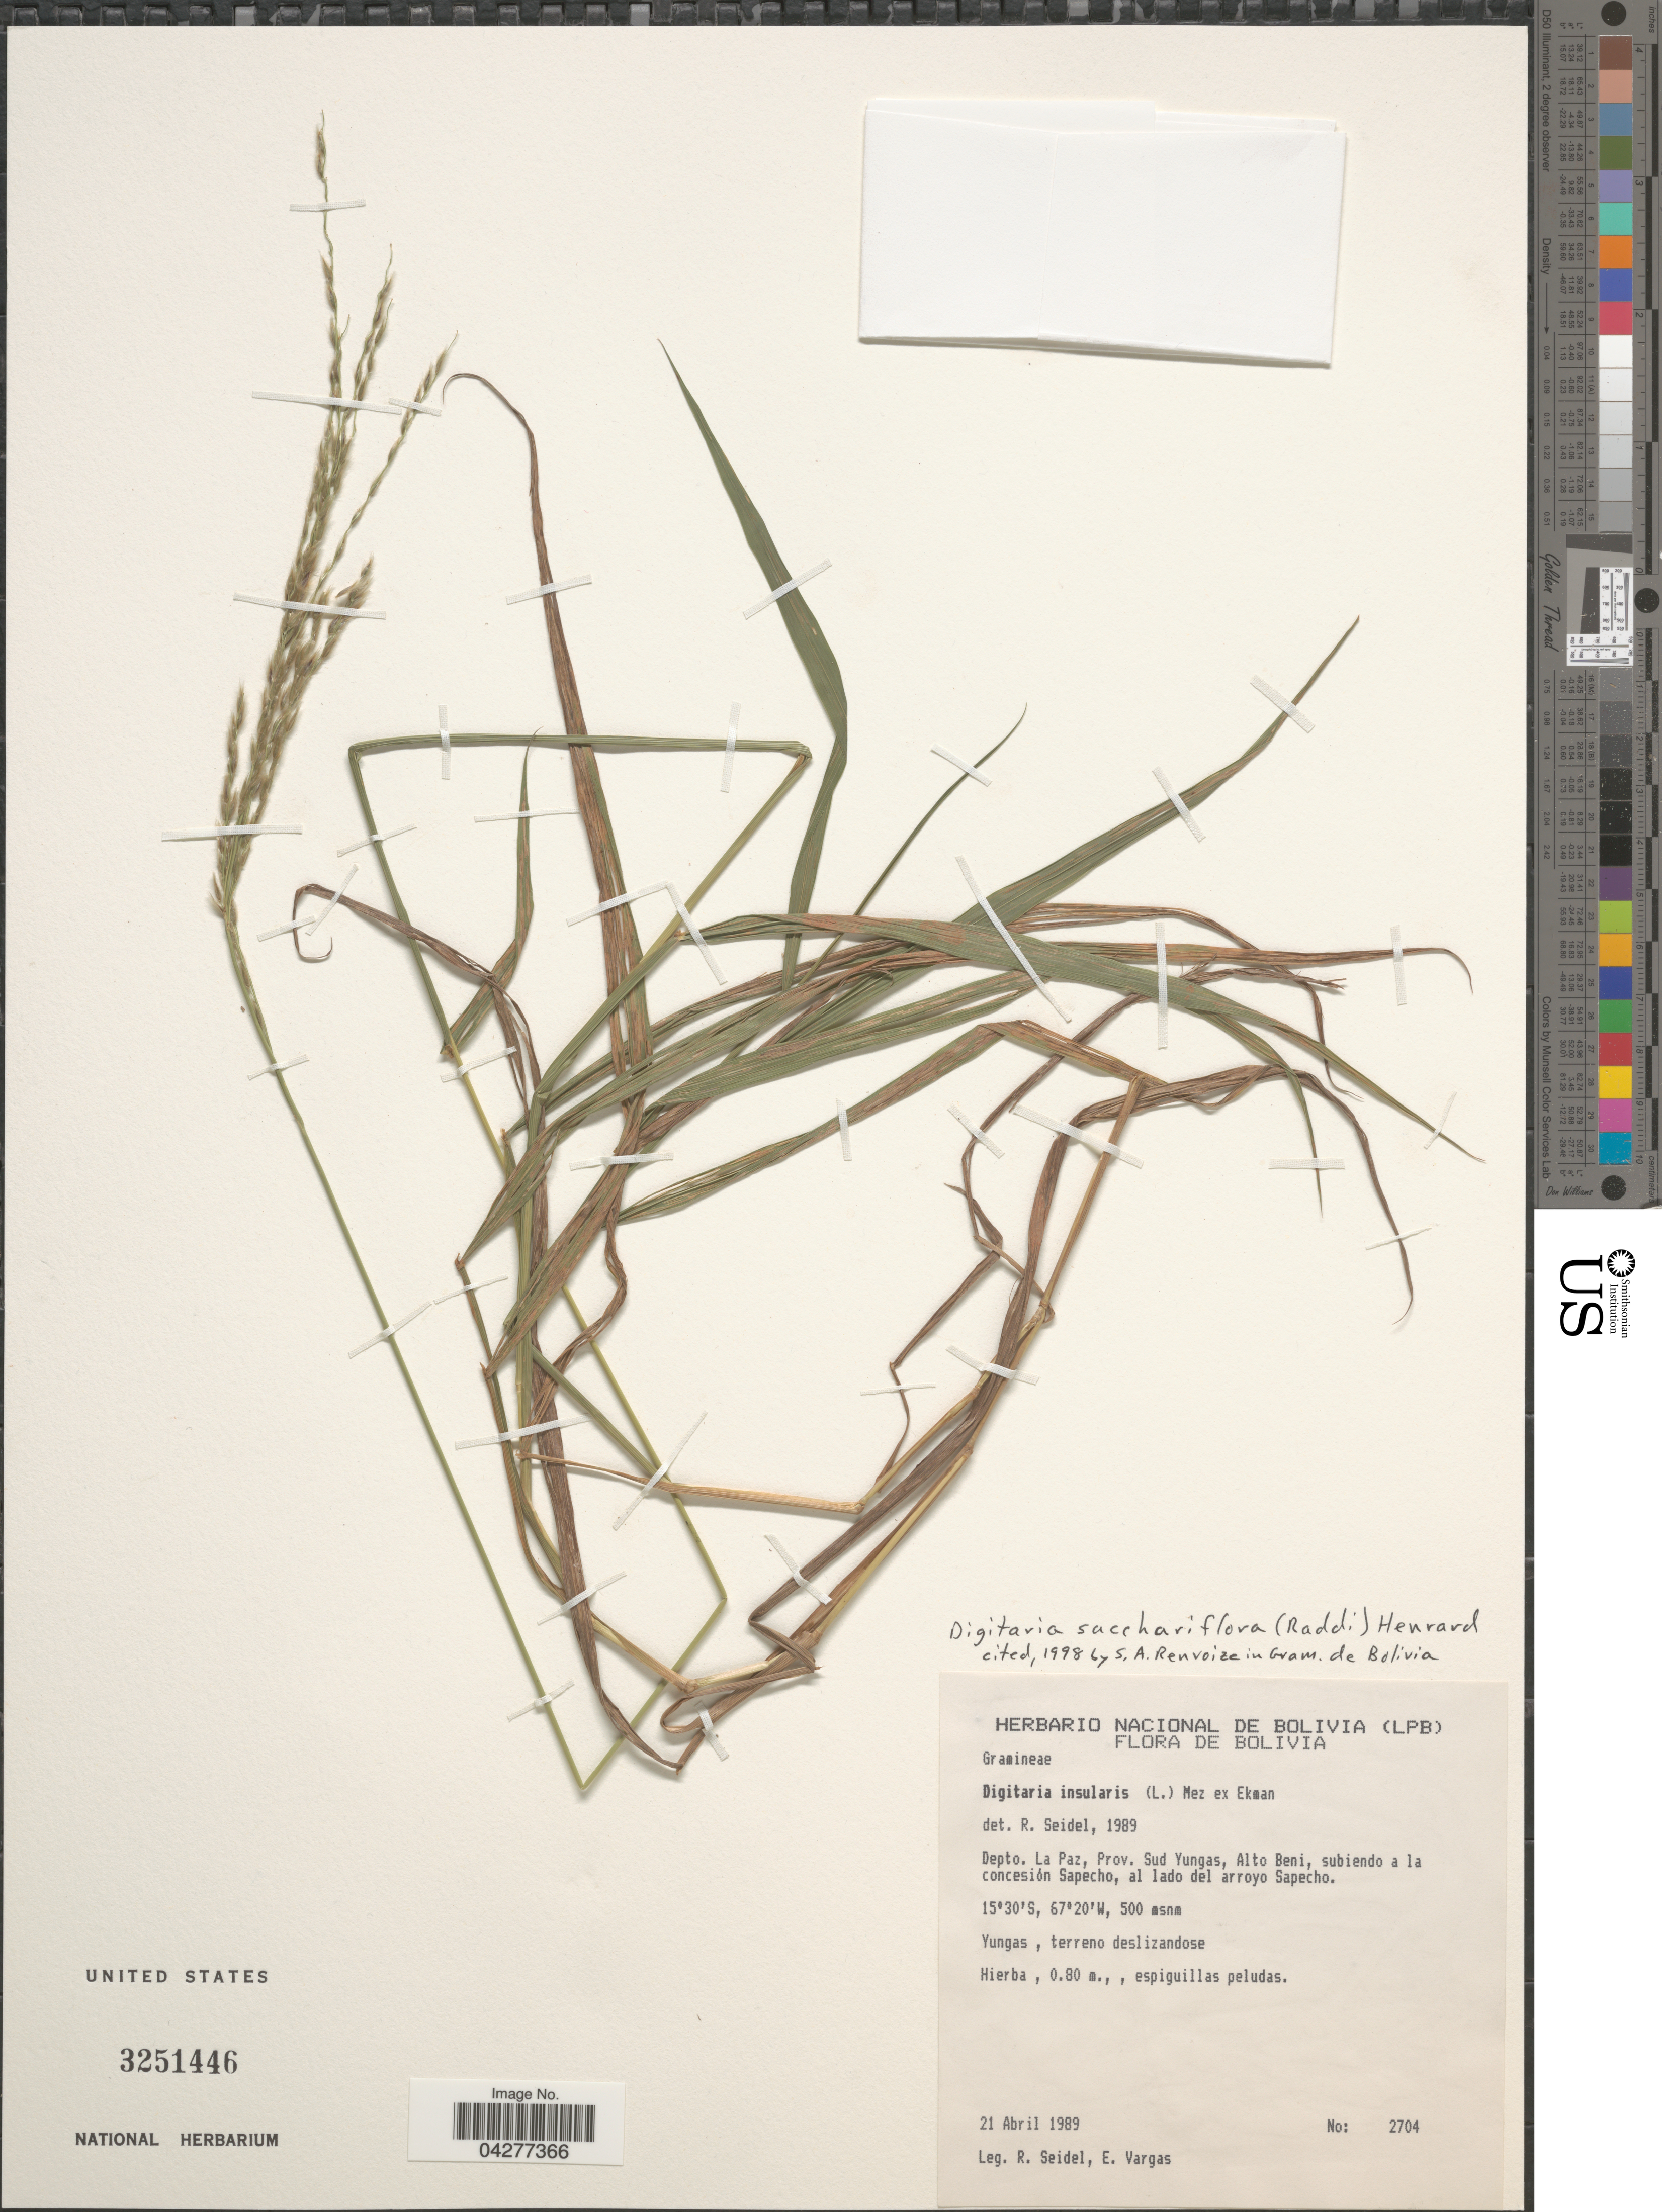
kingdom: Plantae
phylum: Tracheophyta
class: Liliopsida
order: Poales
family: Poaceae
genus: Digitaria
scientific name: Digitaria sacchariflora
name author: (Nees) Henr.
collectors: R. Seidel & E. Vargas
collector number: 2704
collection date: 1989-04-21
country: Bolivia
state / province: La Paz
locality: Depto. La Paz, Prov. Sud Yungas, Alto Beni, subiendo a la concesión Sapecho, al lado del arroyo Sapecho. Yungas, terreno deslizandose.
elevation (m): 500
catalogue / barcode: US 3251446